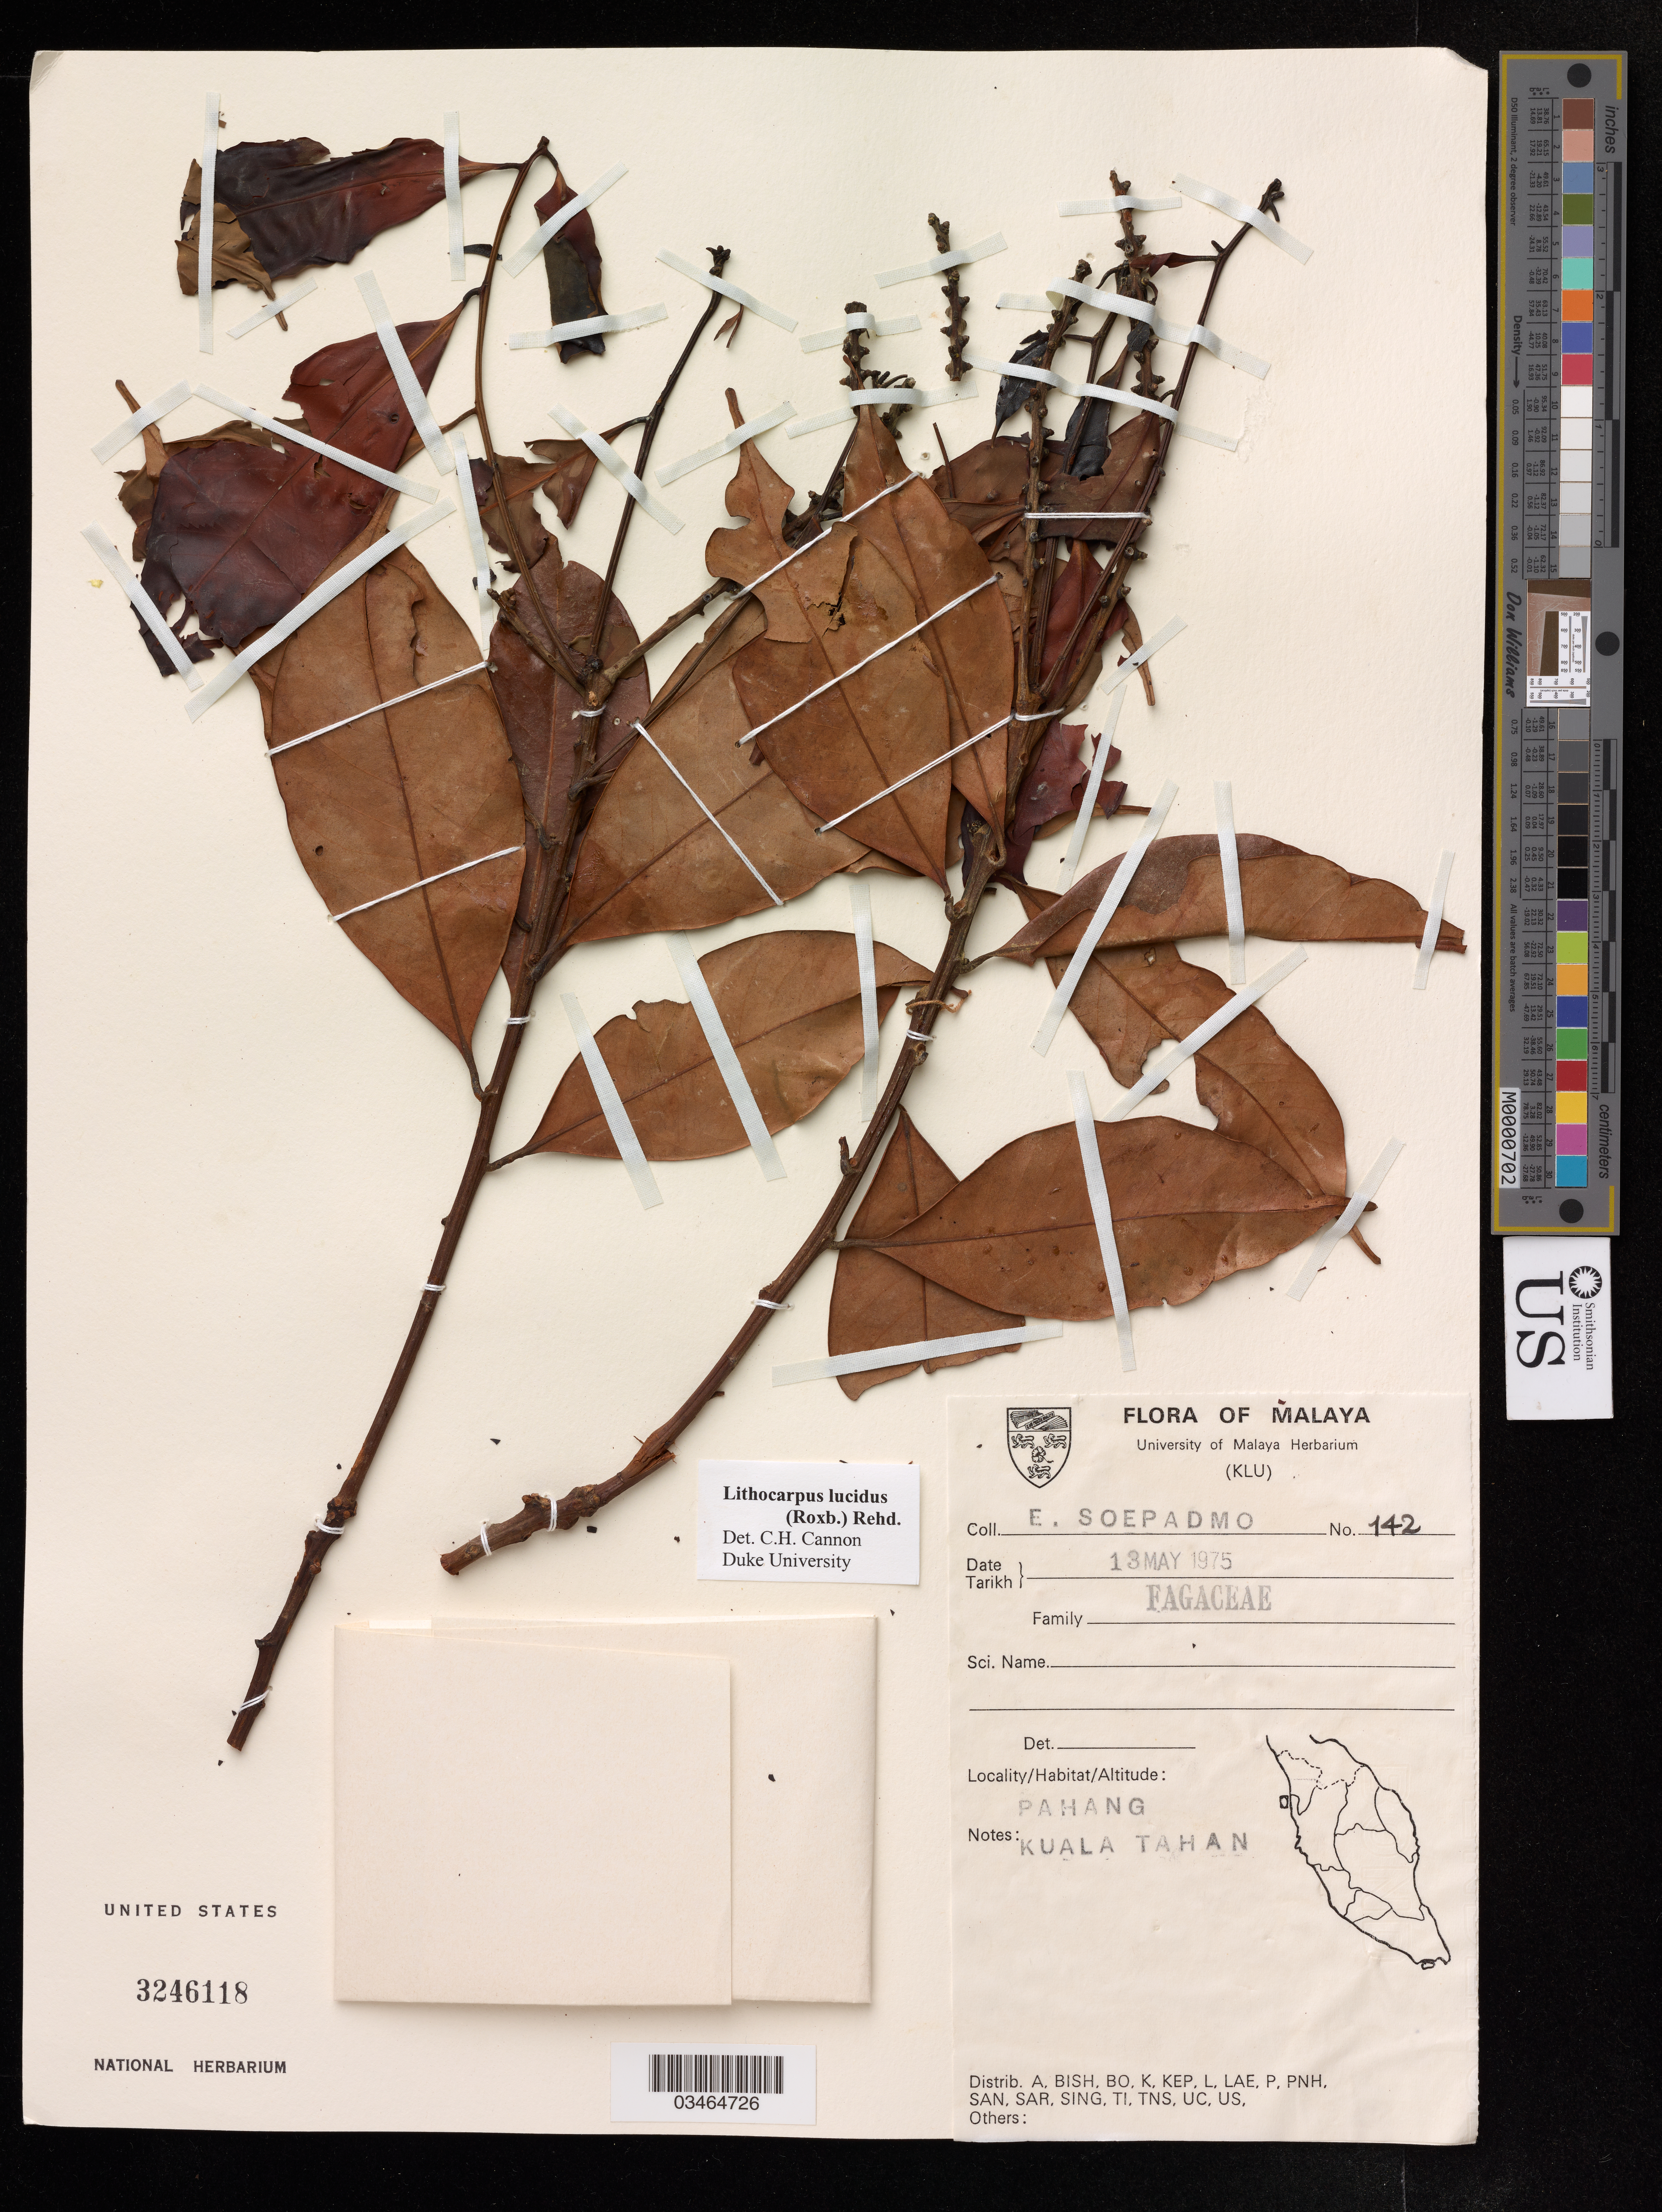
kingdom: Plantae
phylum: Tracheophyta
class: Magnoliopsida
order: Fagales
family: Fagaceae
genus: Lithocarpus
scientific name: Lithocarpus lucidus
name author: (Roxb.) Rehder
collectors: E. Soepadmo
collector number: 142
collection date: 1975-05-13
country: Malaysia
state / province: Pahang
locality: Kuala Tahan.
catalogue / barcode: US 3246118